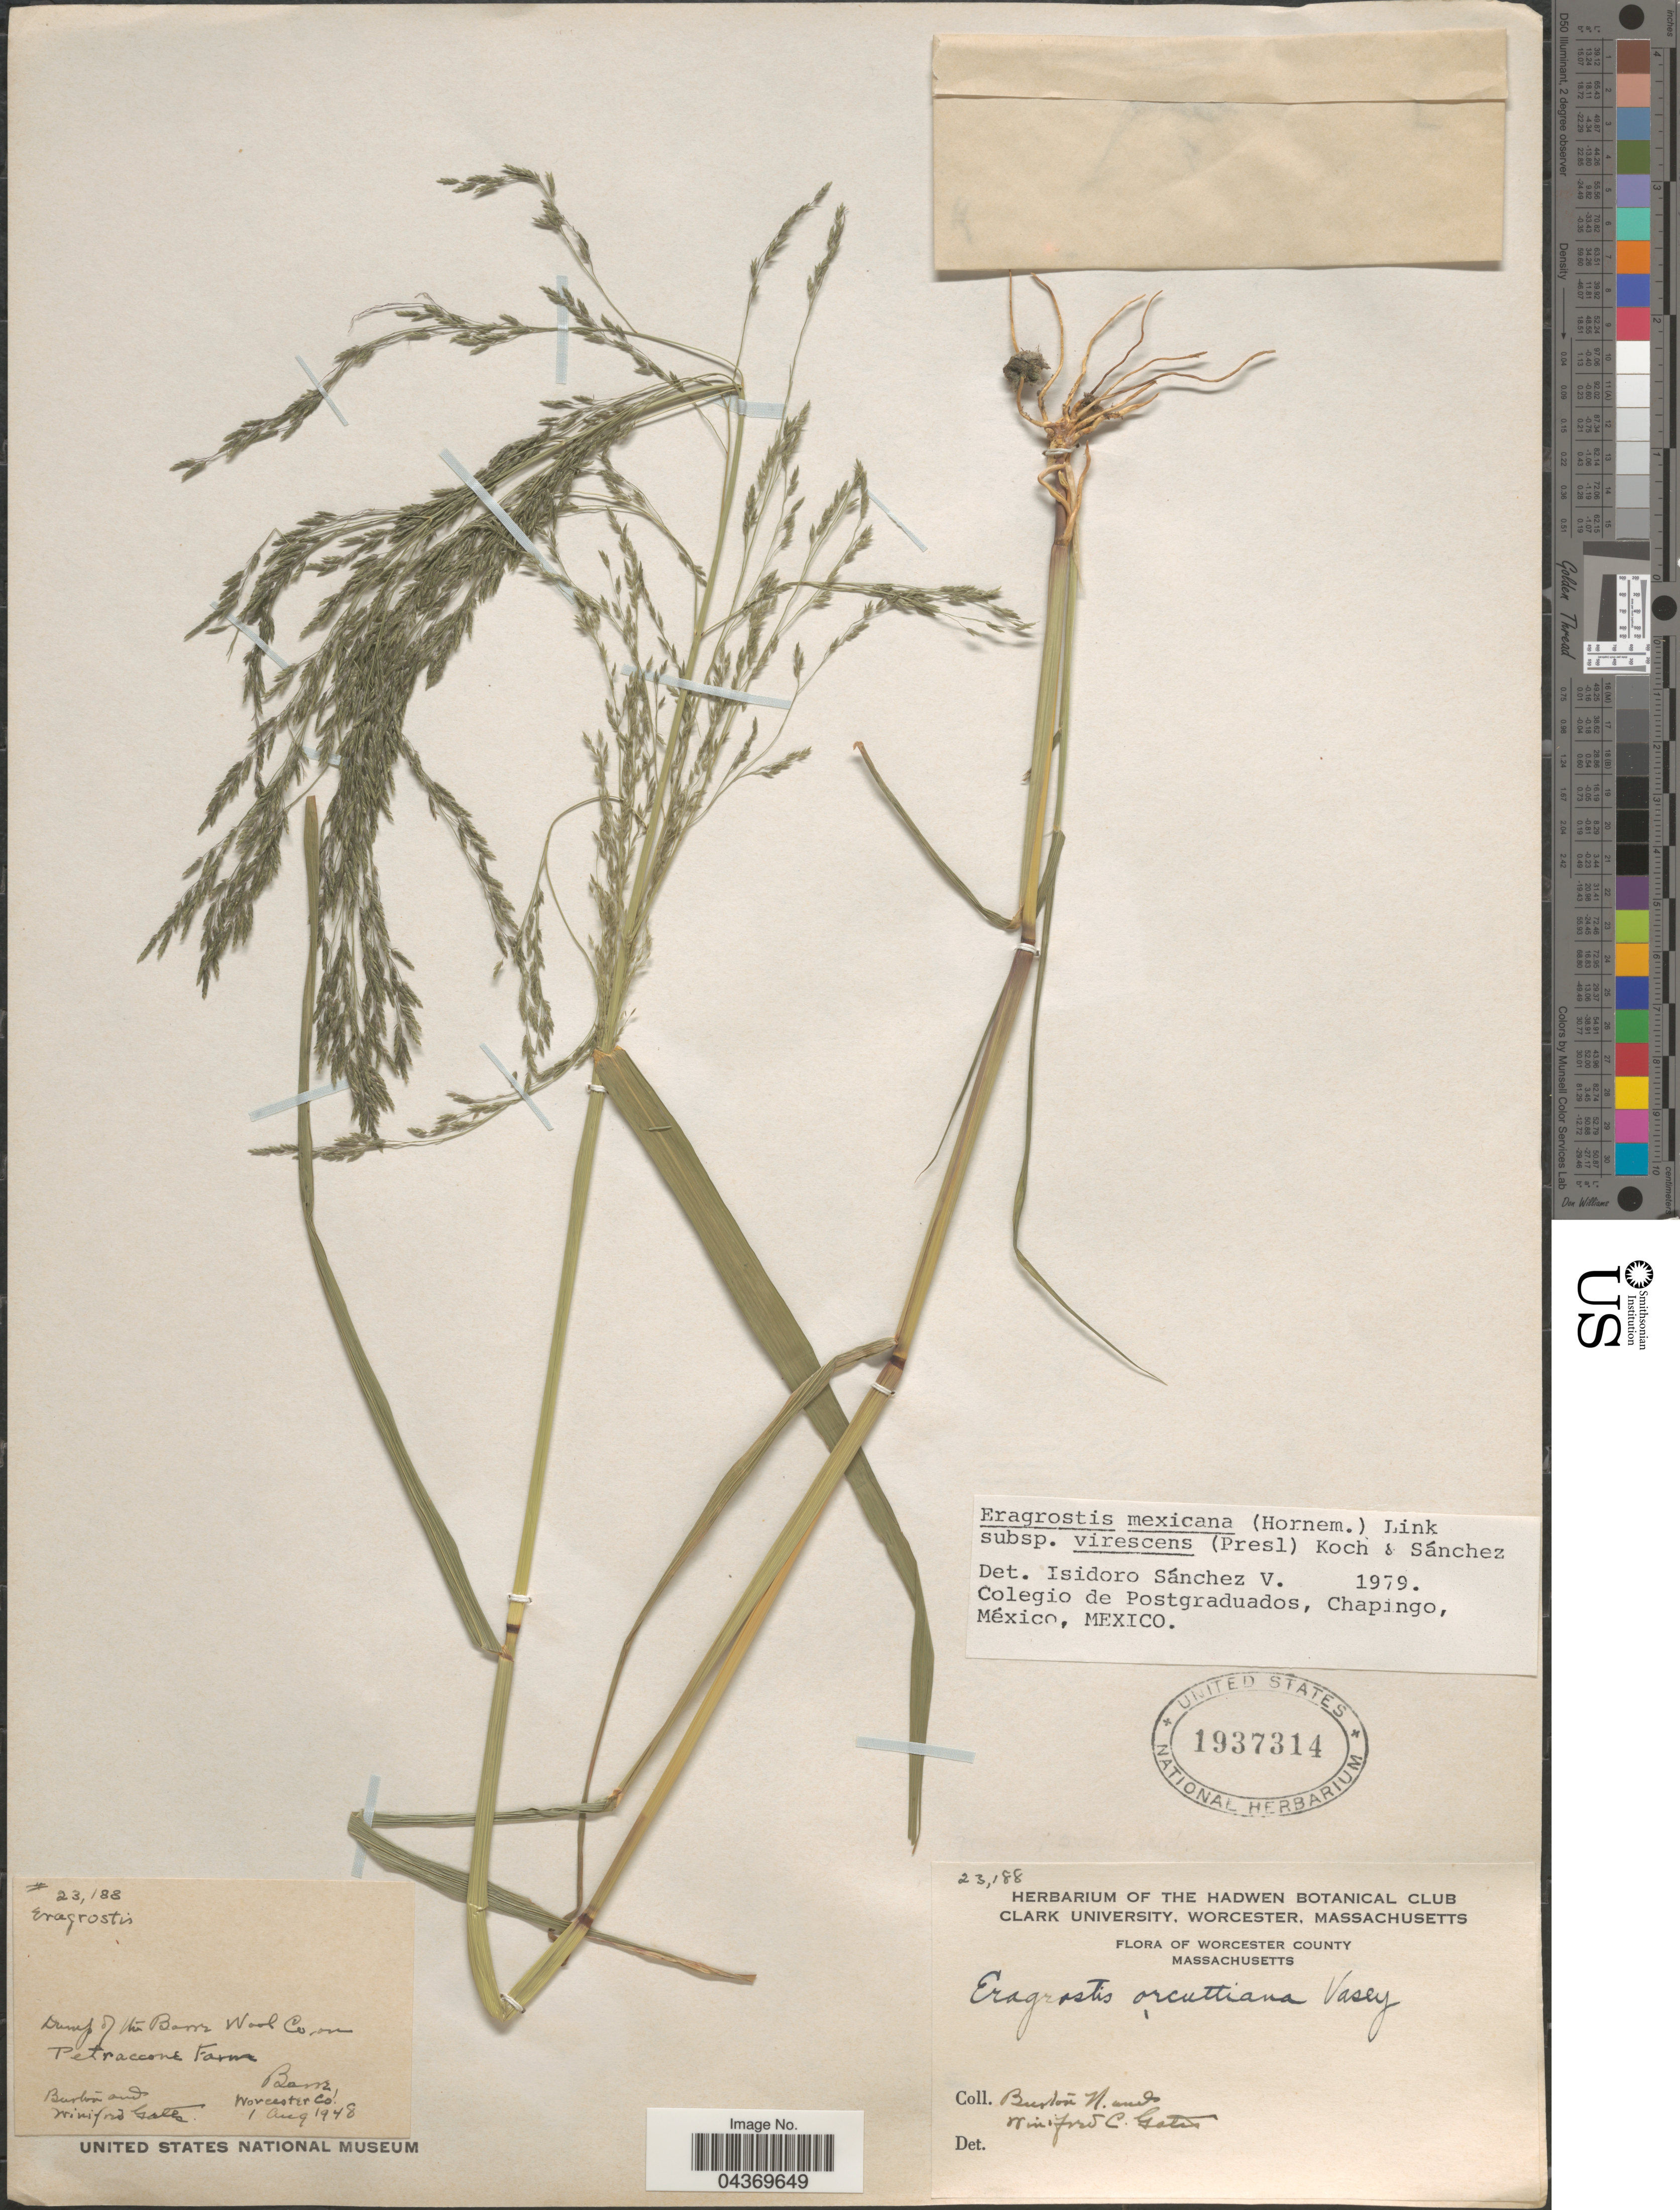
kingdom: Plantae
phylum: Tracheophyta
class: Liliopsida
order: Poales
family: Poaceae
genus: Eragrostis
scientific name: Eragrostis mexicana subsp. virescens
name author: (J. Presl) S.D. Koch & Sánchez Vega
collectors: B. N. Gates & W. Gates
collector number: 23188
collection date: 1948-08-01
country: United States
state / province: Massachusetts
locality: Worcester County. Damp of the Barre Wool Co. on Petracone Farm. Barre, Worcester Co.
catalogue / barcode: US 1937314